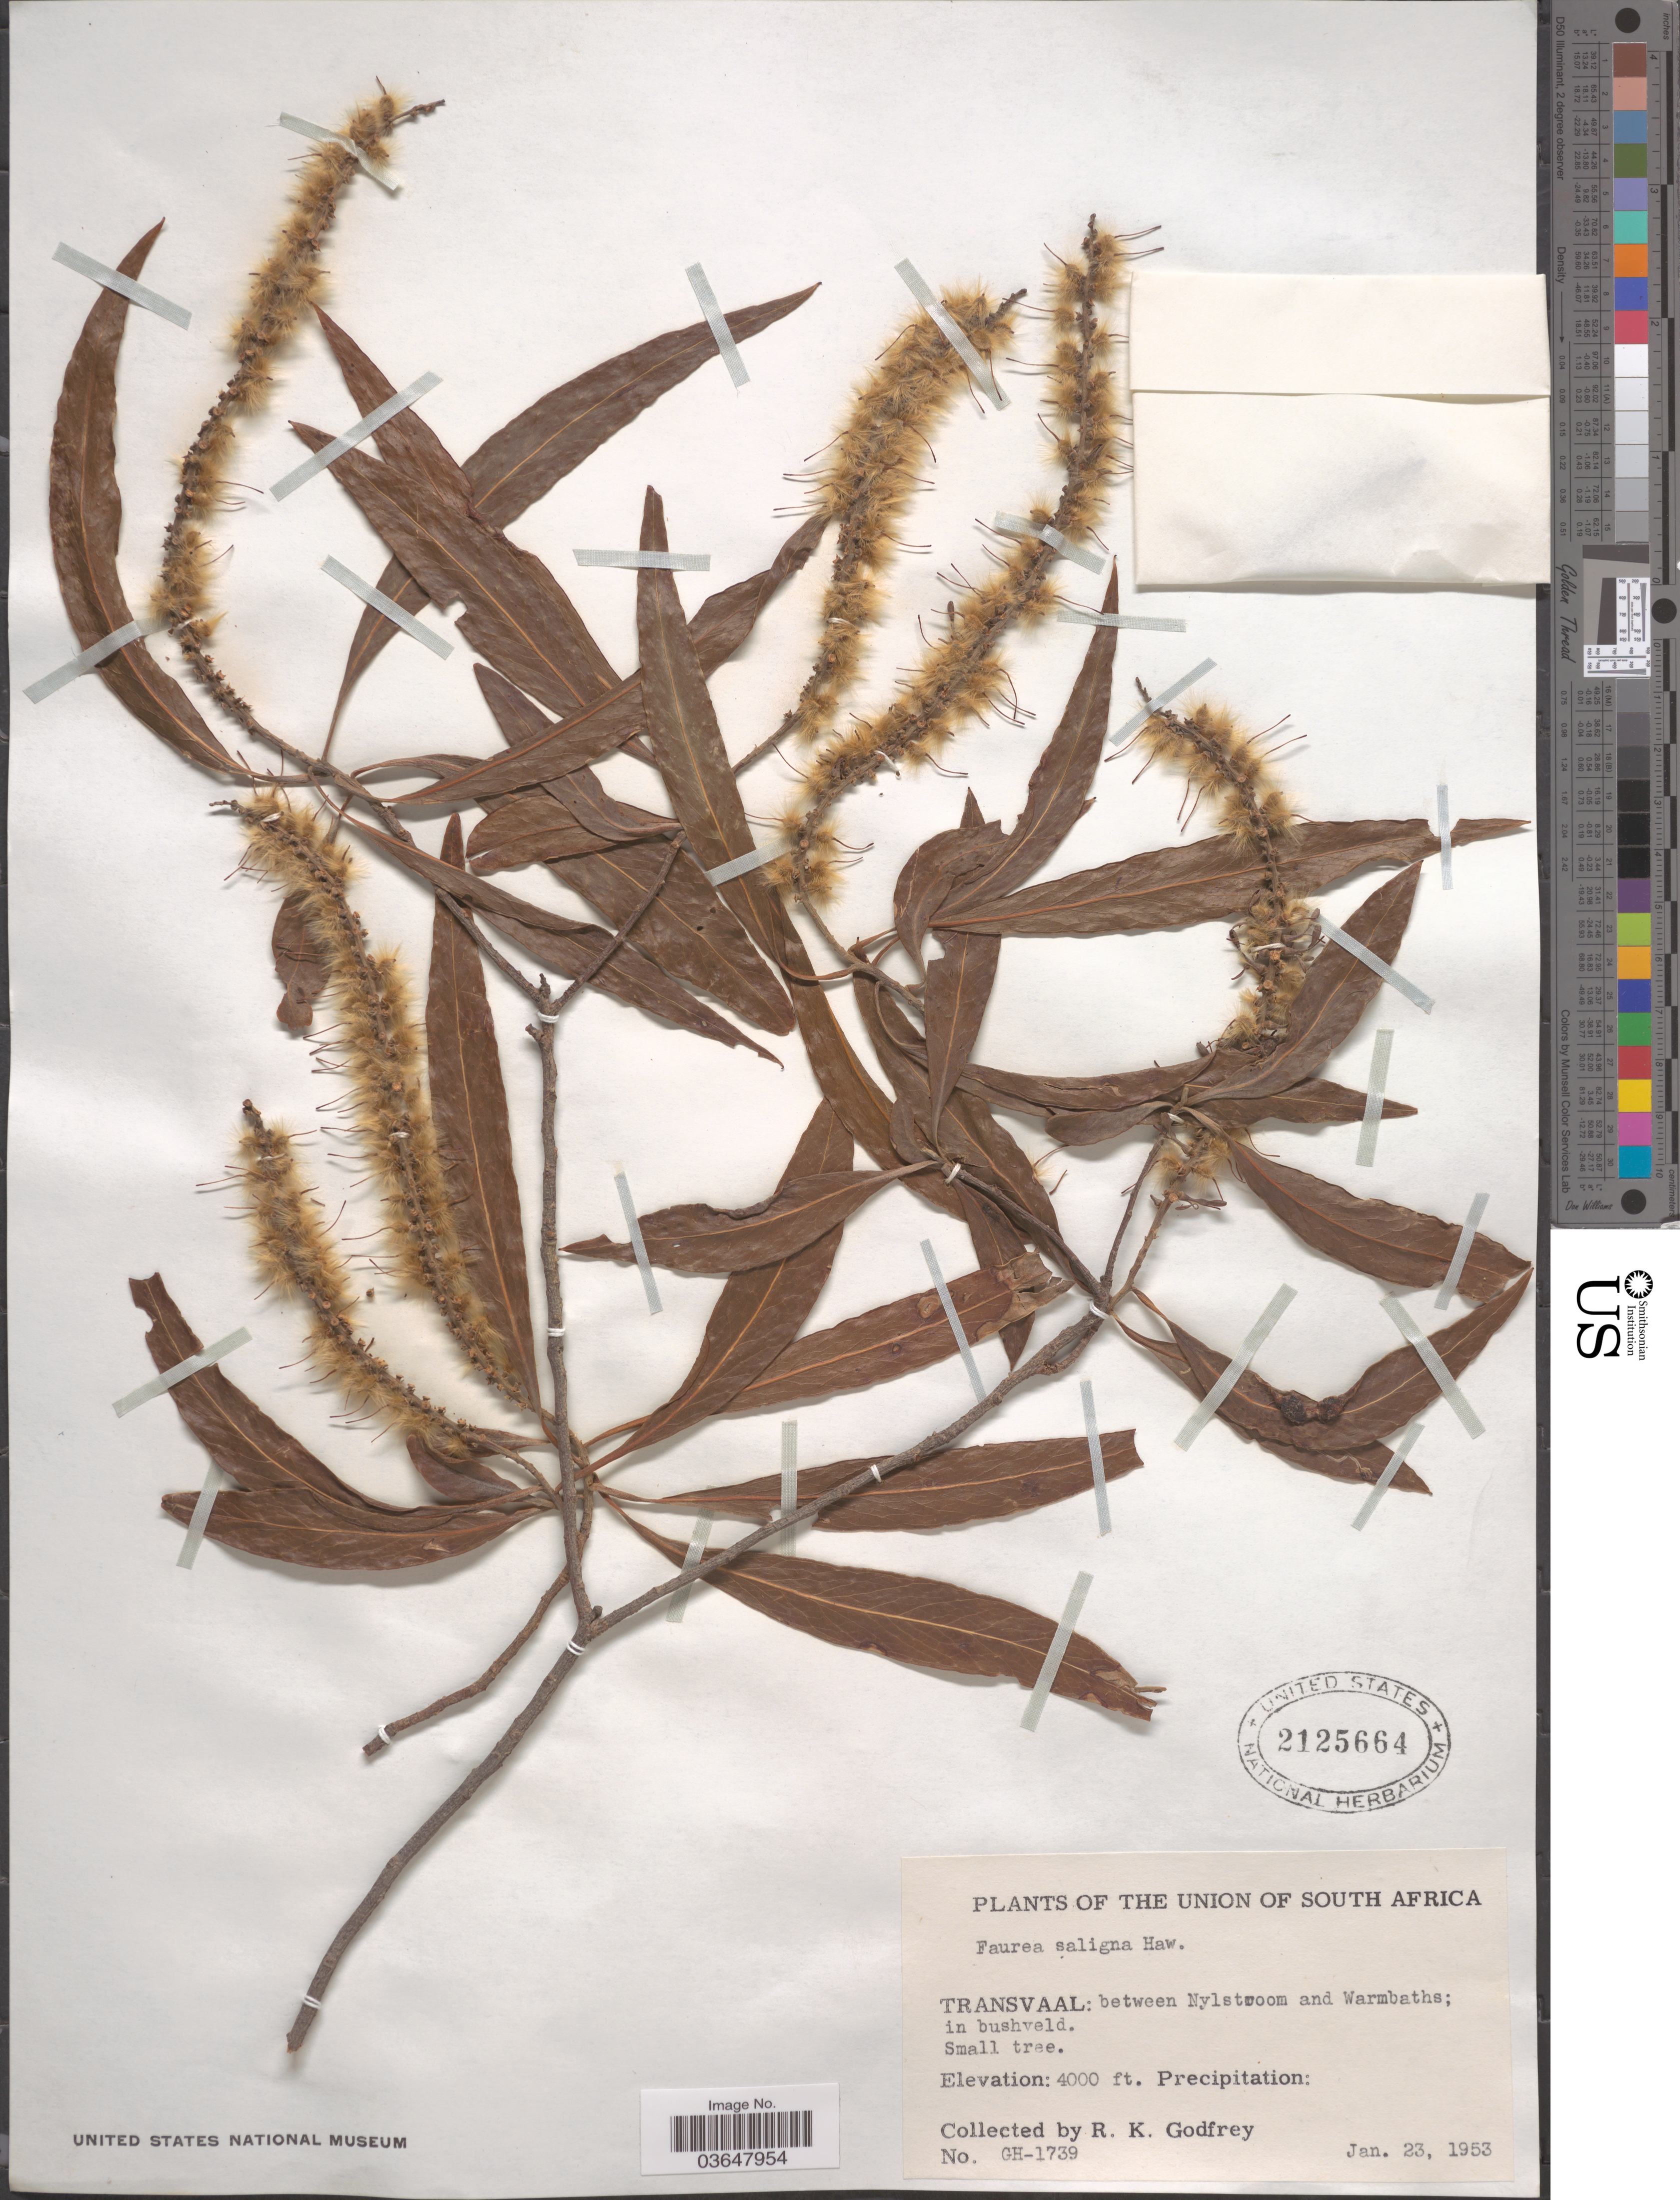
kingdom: Plantae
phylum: Tracheophyta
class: Magnoliopsida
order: Proteales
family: Proteaceae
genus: Faurea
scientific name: Faurea saligna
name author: Harv.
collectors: R. K. Godfrey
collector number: GH-1739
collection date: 1953-01-23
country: South Africa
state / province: Limpopo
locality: The Union of South Africa. Transvaal: between Nylstroom and Warmbaths.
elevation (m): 1219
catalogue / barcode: US 2125664